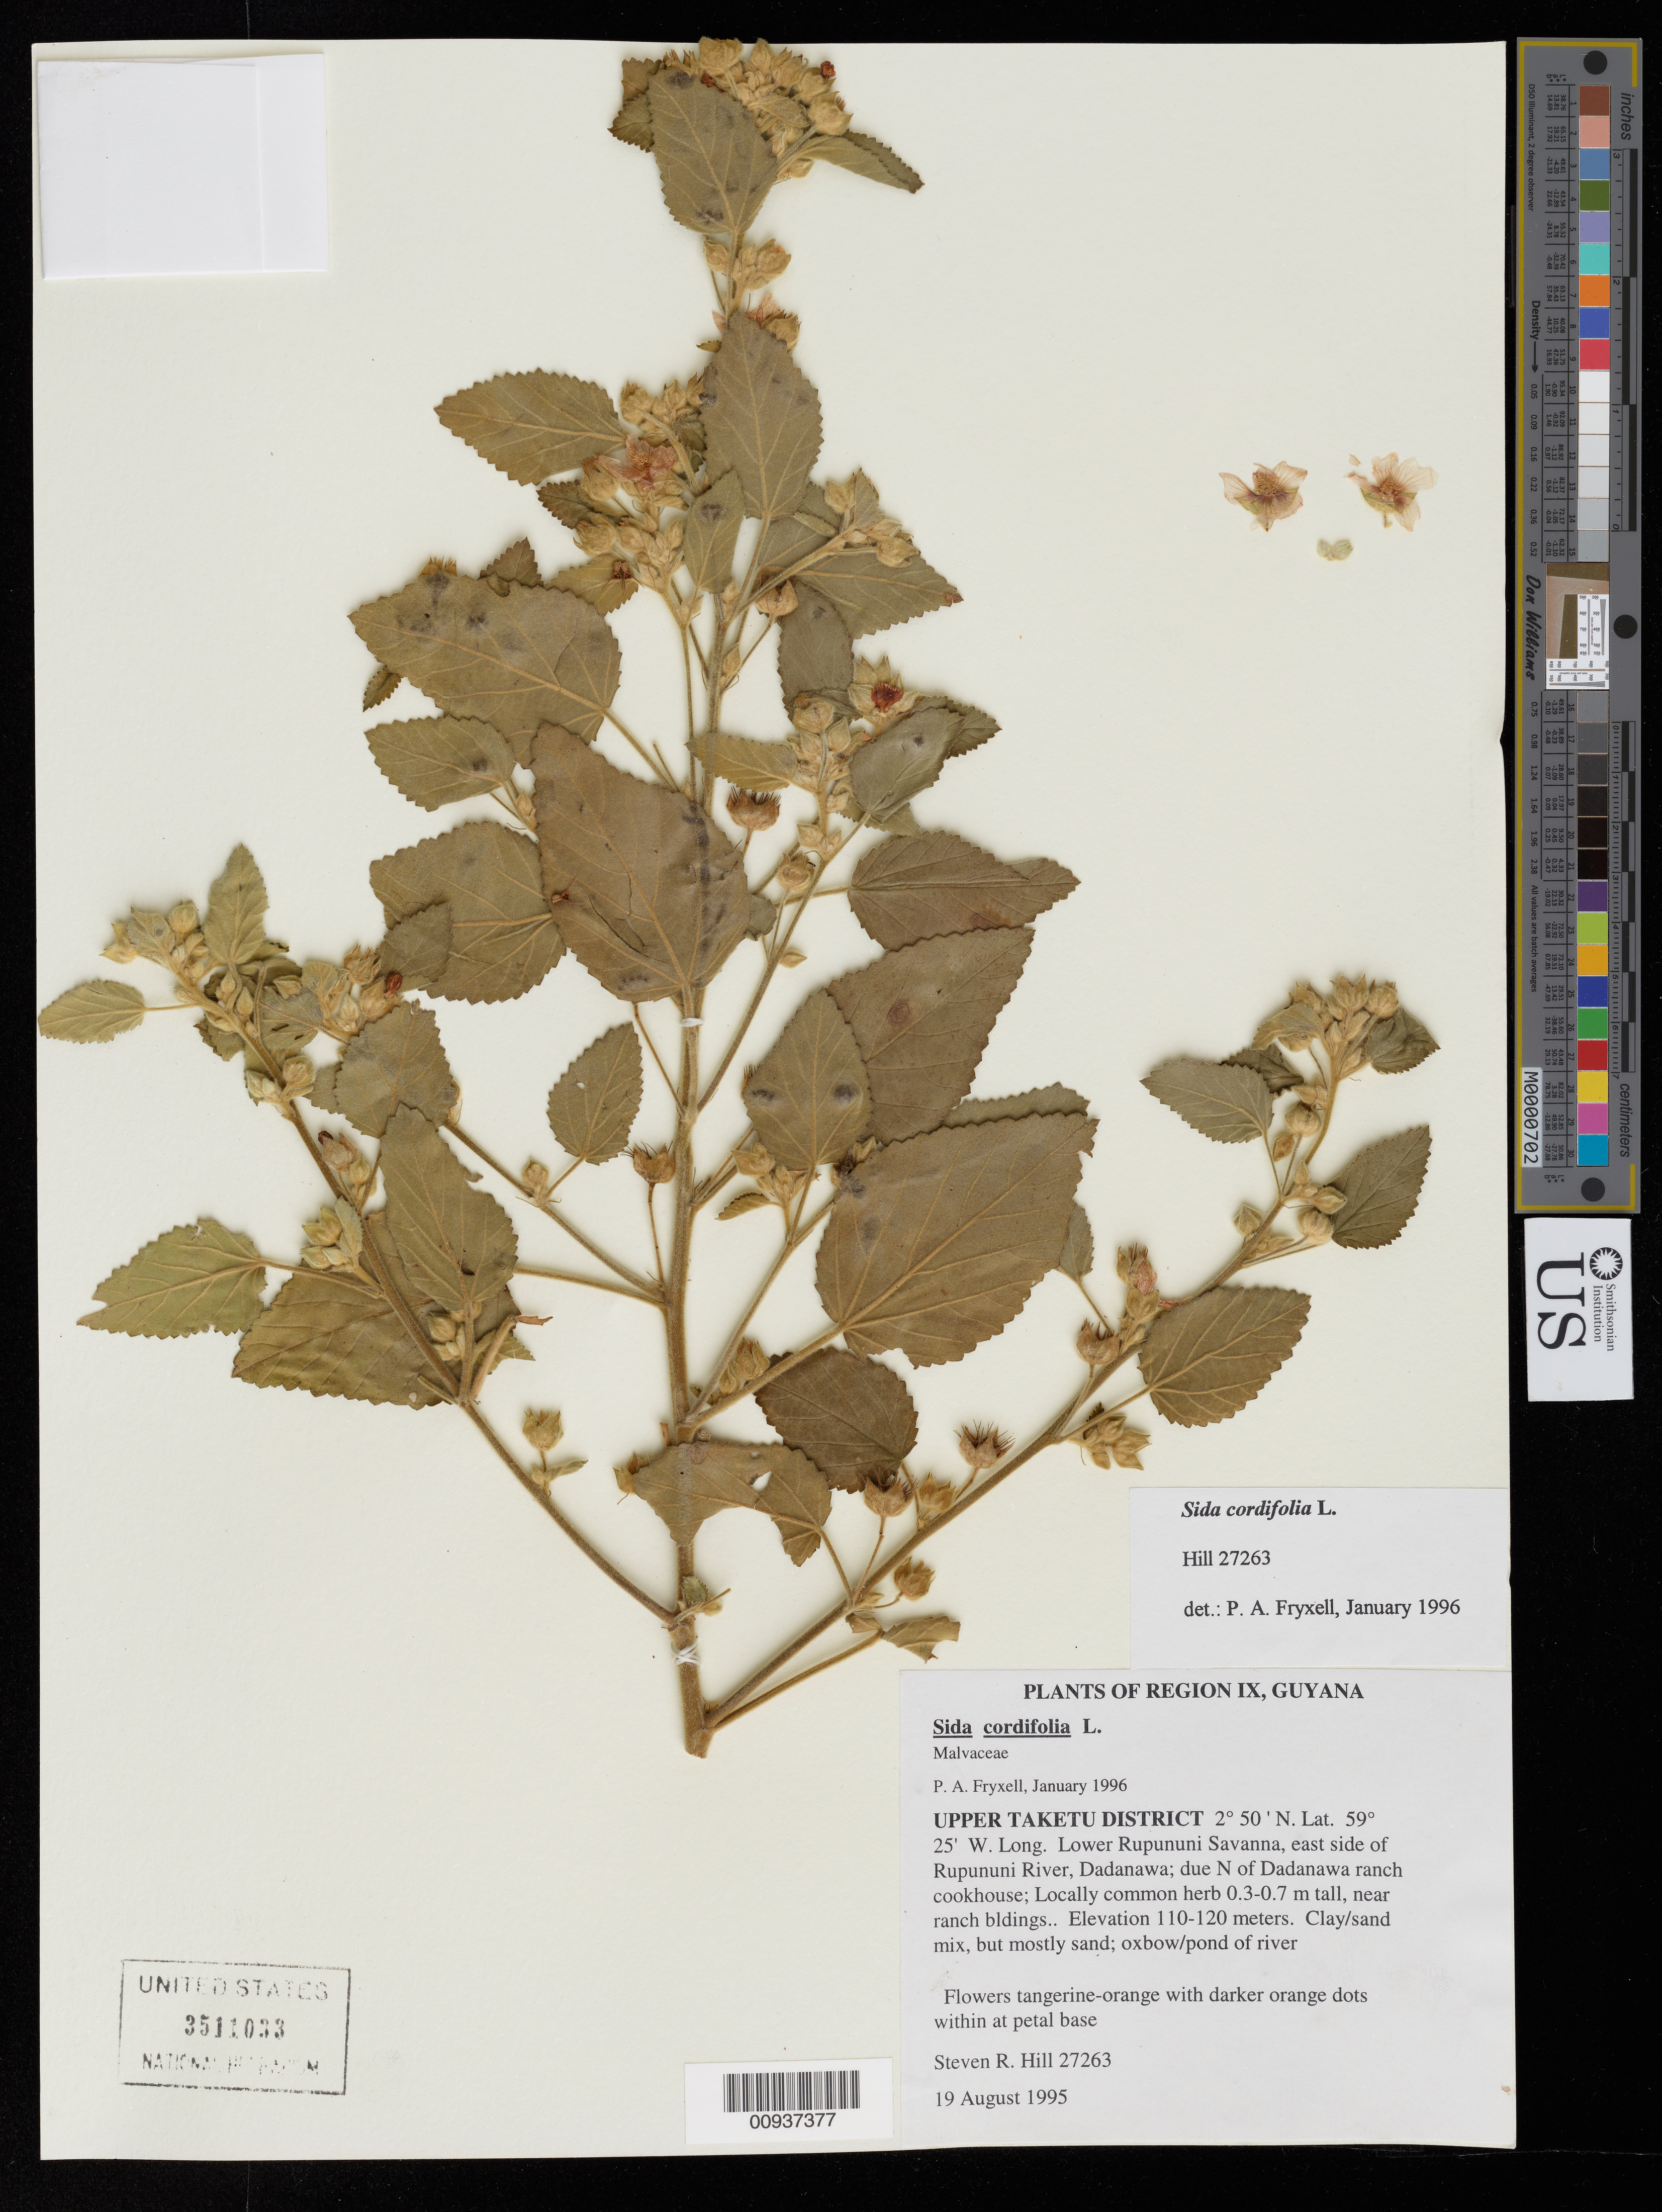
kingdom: Plantae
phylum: Tracheophyta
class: Magnoliopsida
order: Malvales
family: Malvaceae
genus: Sida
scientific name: Sida cordifolia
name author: L.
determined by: Fryxell, Paul A.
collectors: S. R. Hill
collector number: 27263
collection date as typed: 19 August 1995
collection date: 1995-08-19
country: Guyana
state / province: U. Takutu-U. Essequibo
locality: Dadanawa, Lower Rupununi Savanna, E side of Rupununi River; due N of Dadanawa ranch cookhouse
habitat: clay/sand mix, but mostly sand; oxbow/pond of river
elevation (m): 110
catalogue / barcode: US 3511033